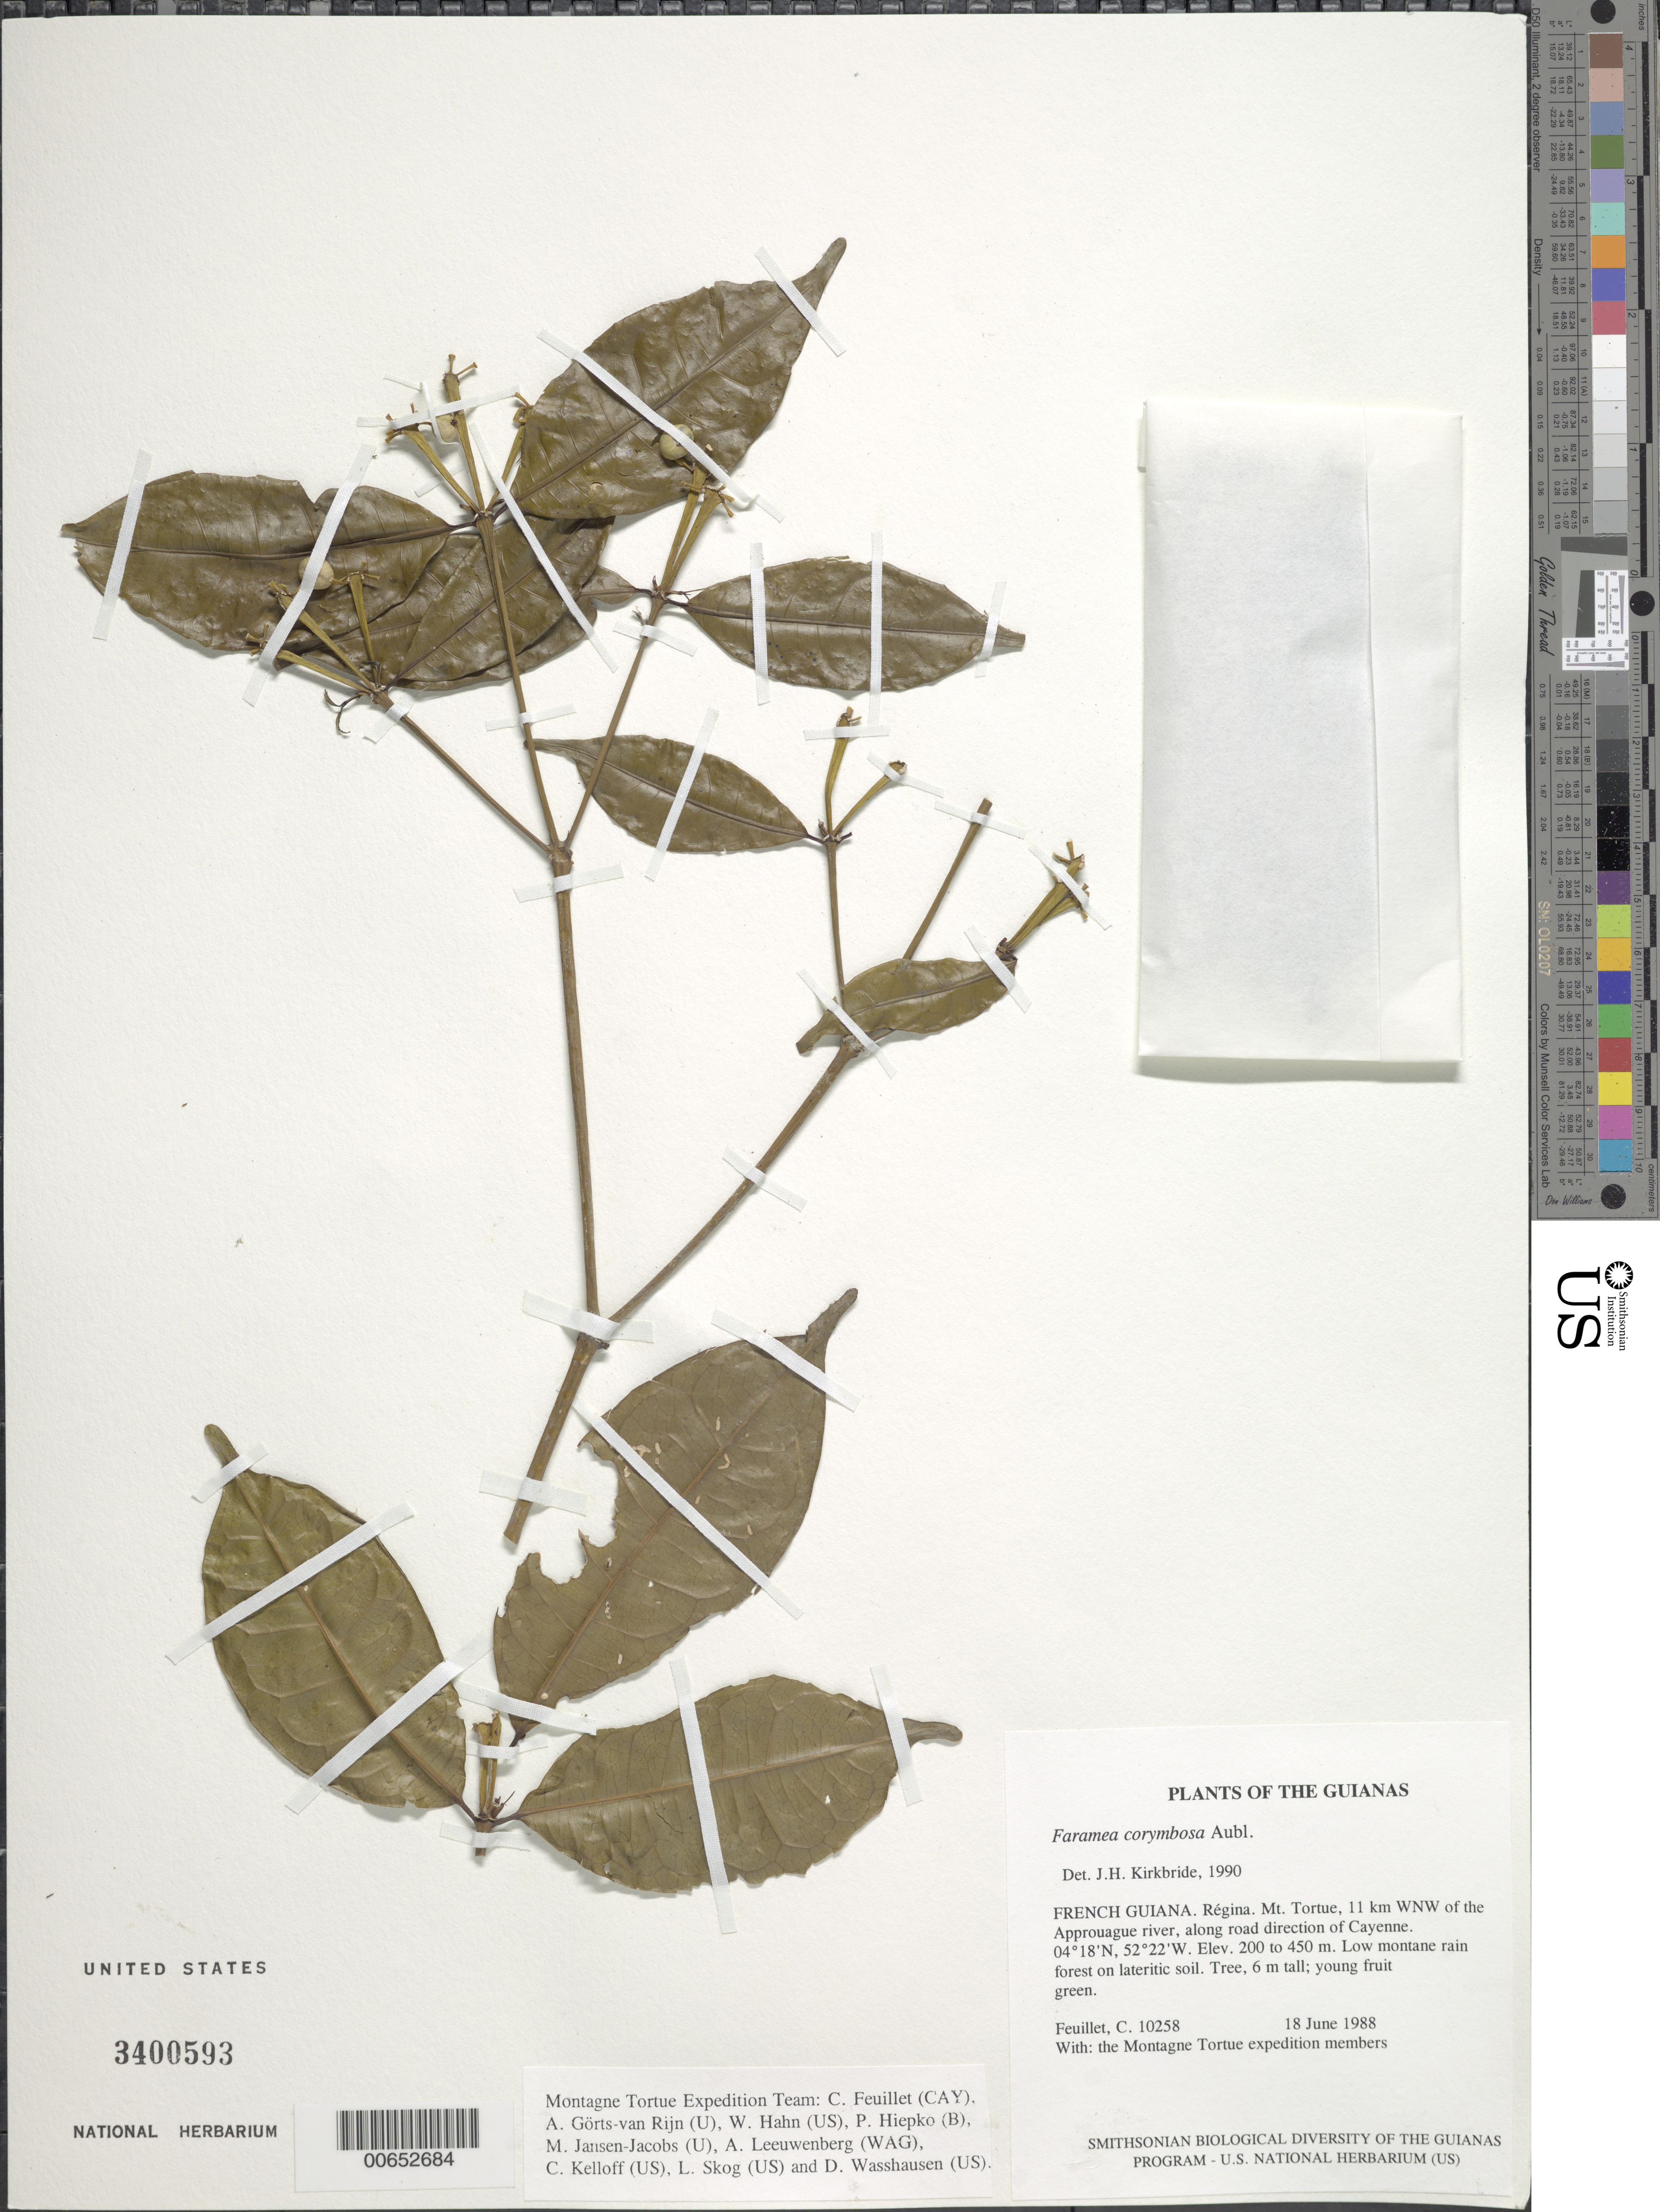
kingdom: Plantae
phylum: Tracheophyta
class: Magnoliopsida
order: Gentianales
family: Rubiaceae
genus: Faramea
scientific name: Faramea corymbosa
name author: Aubl.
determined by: Kirkbride, J. H.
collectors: C. Feuillet & Montagne Torte Exped. members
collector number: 10258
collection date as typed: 18 June 1988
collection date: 1988-06-18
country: French Guiana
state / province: Cayenne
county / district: Regina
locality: Mt. Tortue, 11 km WNW of the Approuague river, along road direction of Cayenne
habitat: Low montane rain forest on lateritic soil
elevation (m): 200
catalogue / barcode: US 3400593